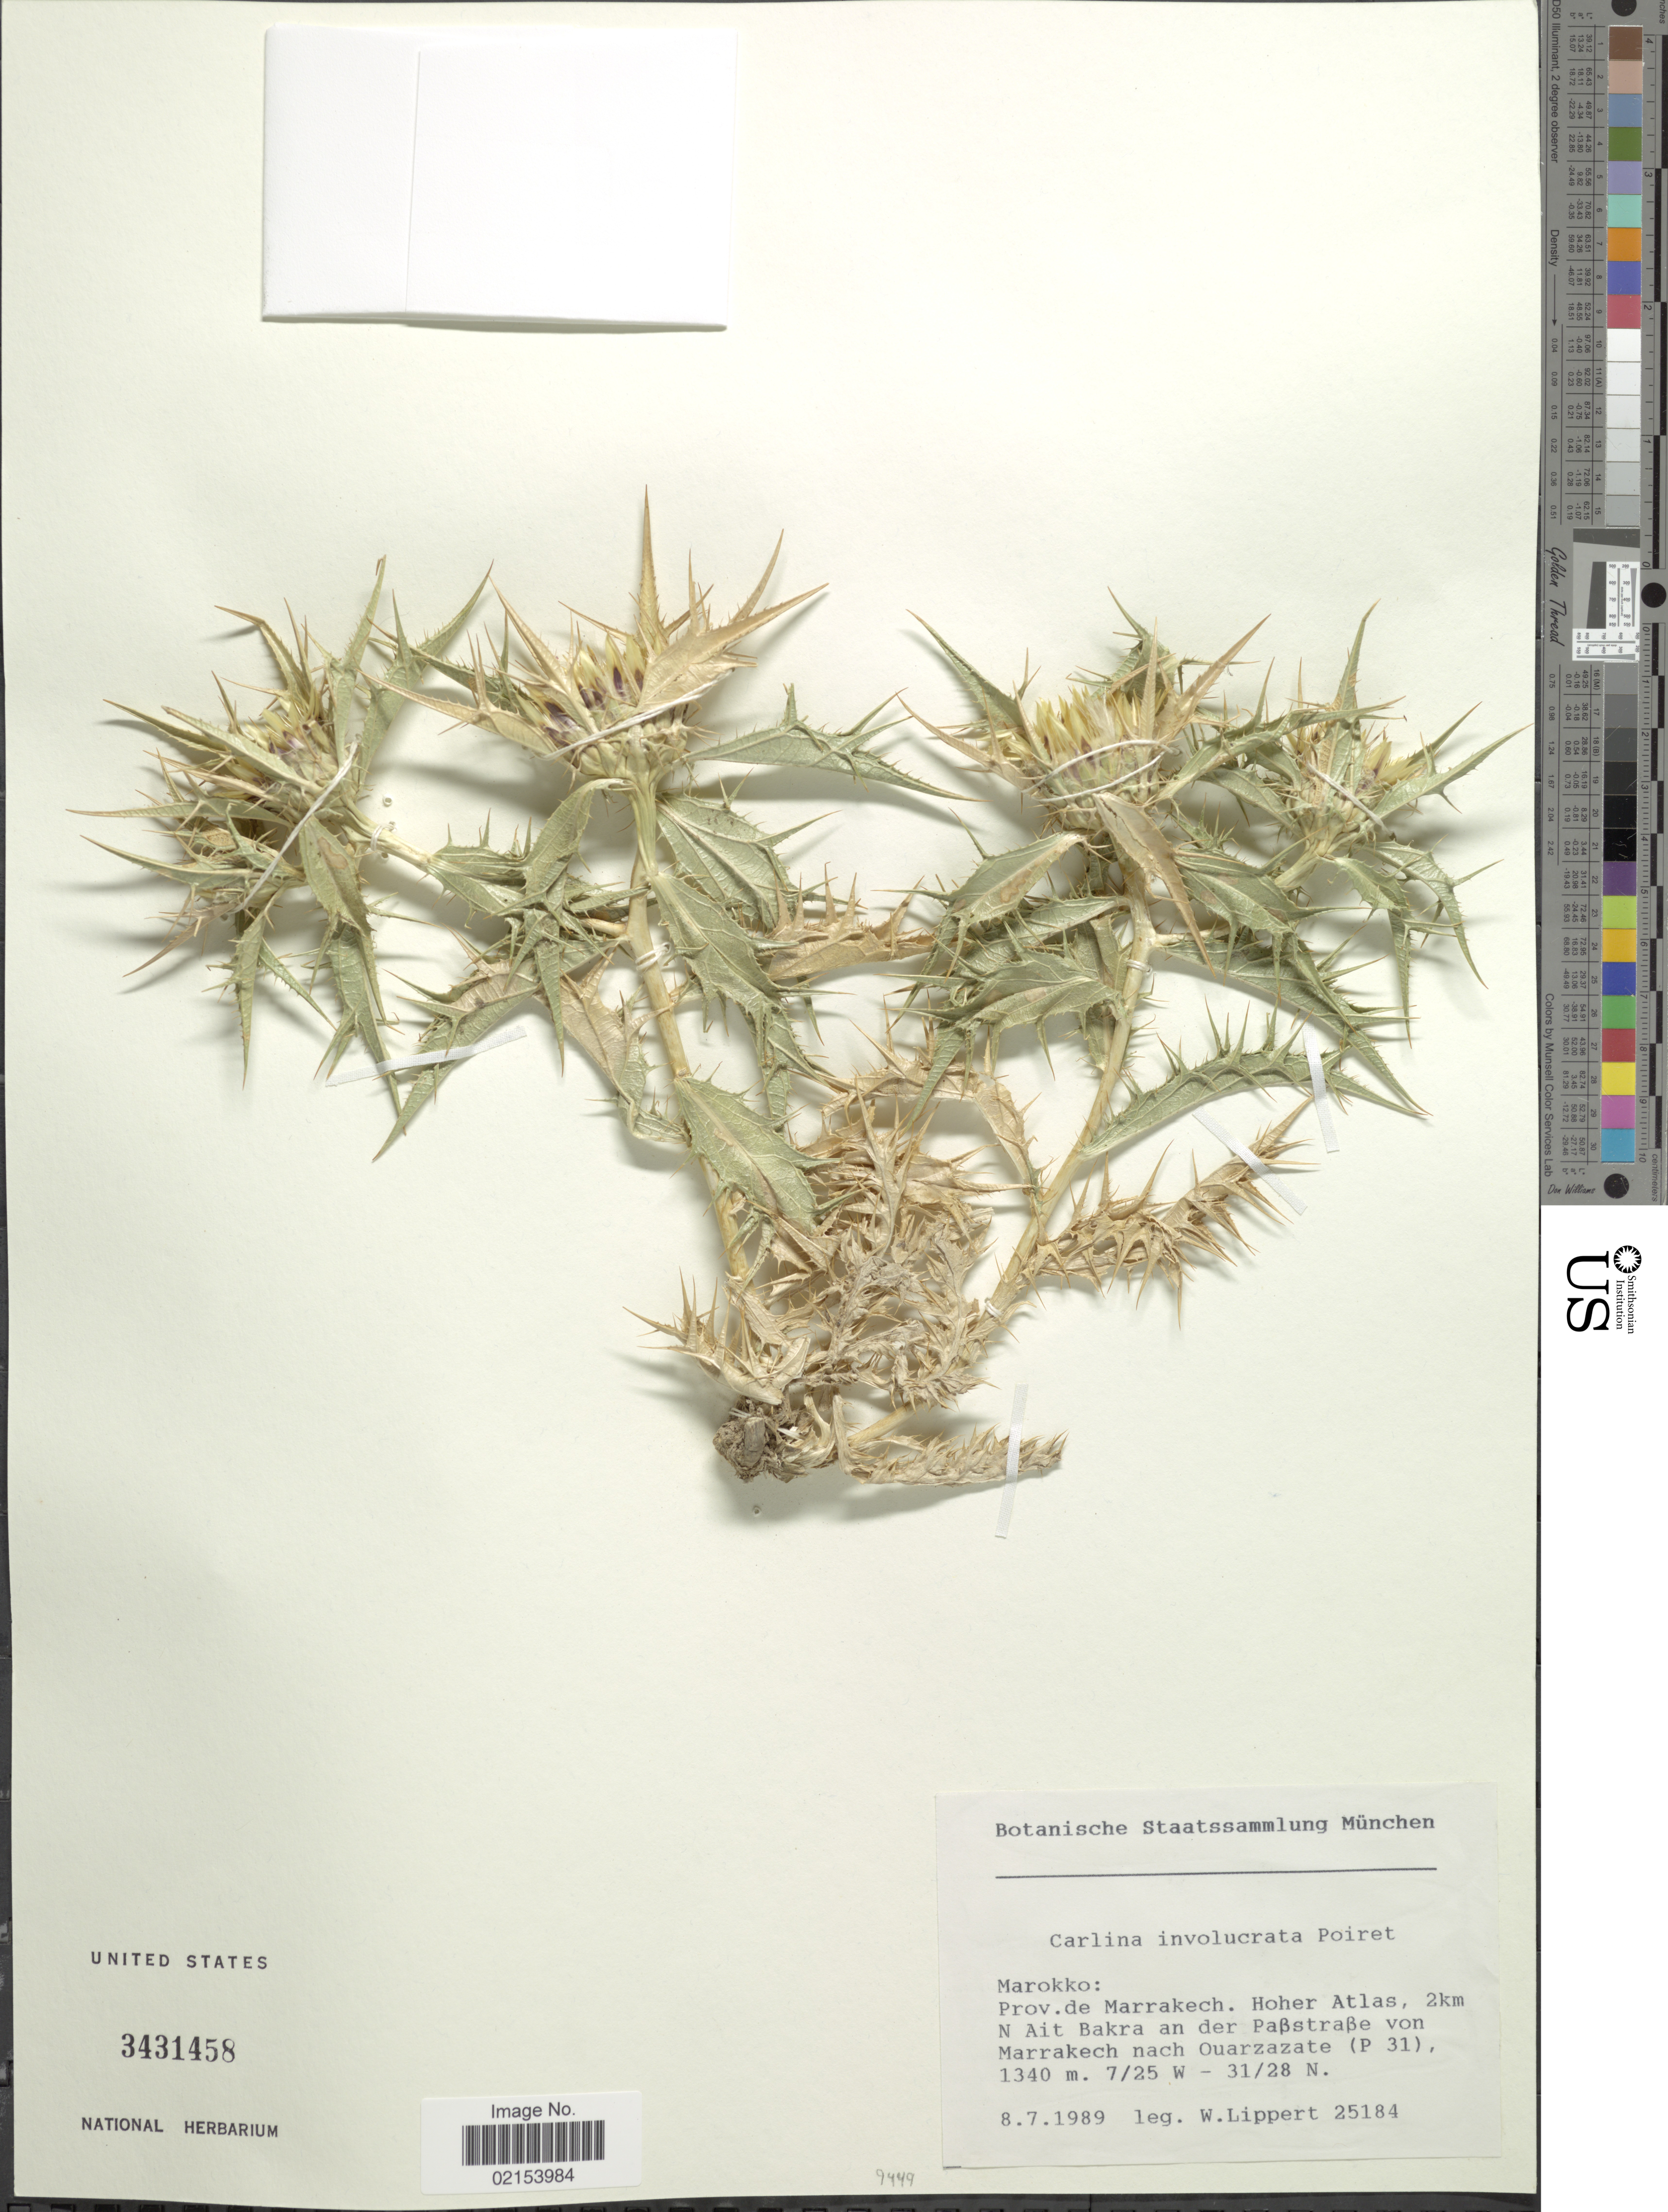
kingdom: Plantae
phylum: Tracheophyta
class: Magnoliopsida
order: Asterales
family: Asteraceae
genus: Carlina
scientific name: Carlina involucrata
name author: Poir.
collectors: W. Lippert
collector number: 25184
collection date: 1989-07-08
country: Morocco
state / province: Marrakech-Tensift-Al Haouz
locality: Hoher Atlas. 2 km N Ait Bakra an der Pabstrabe von Marrakech nach Ouarzazate (P 31) . Marrakech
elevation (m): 1340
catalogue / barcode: US 3431458